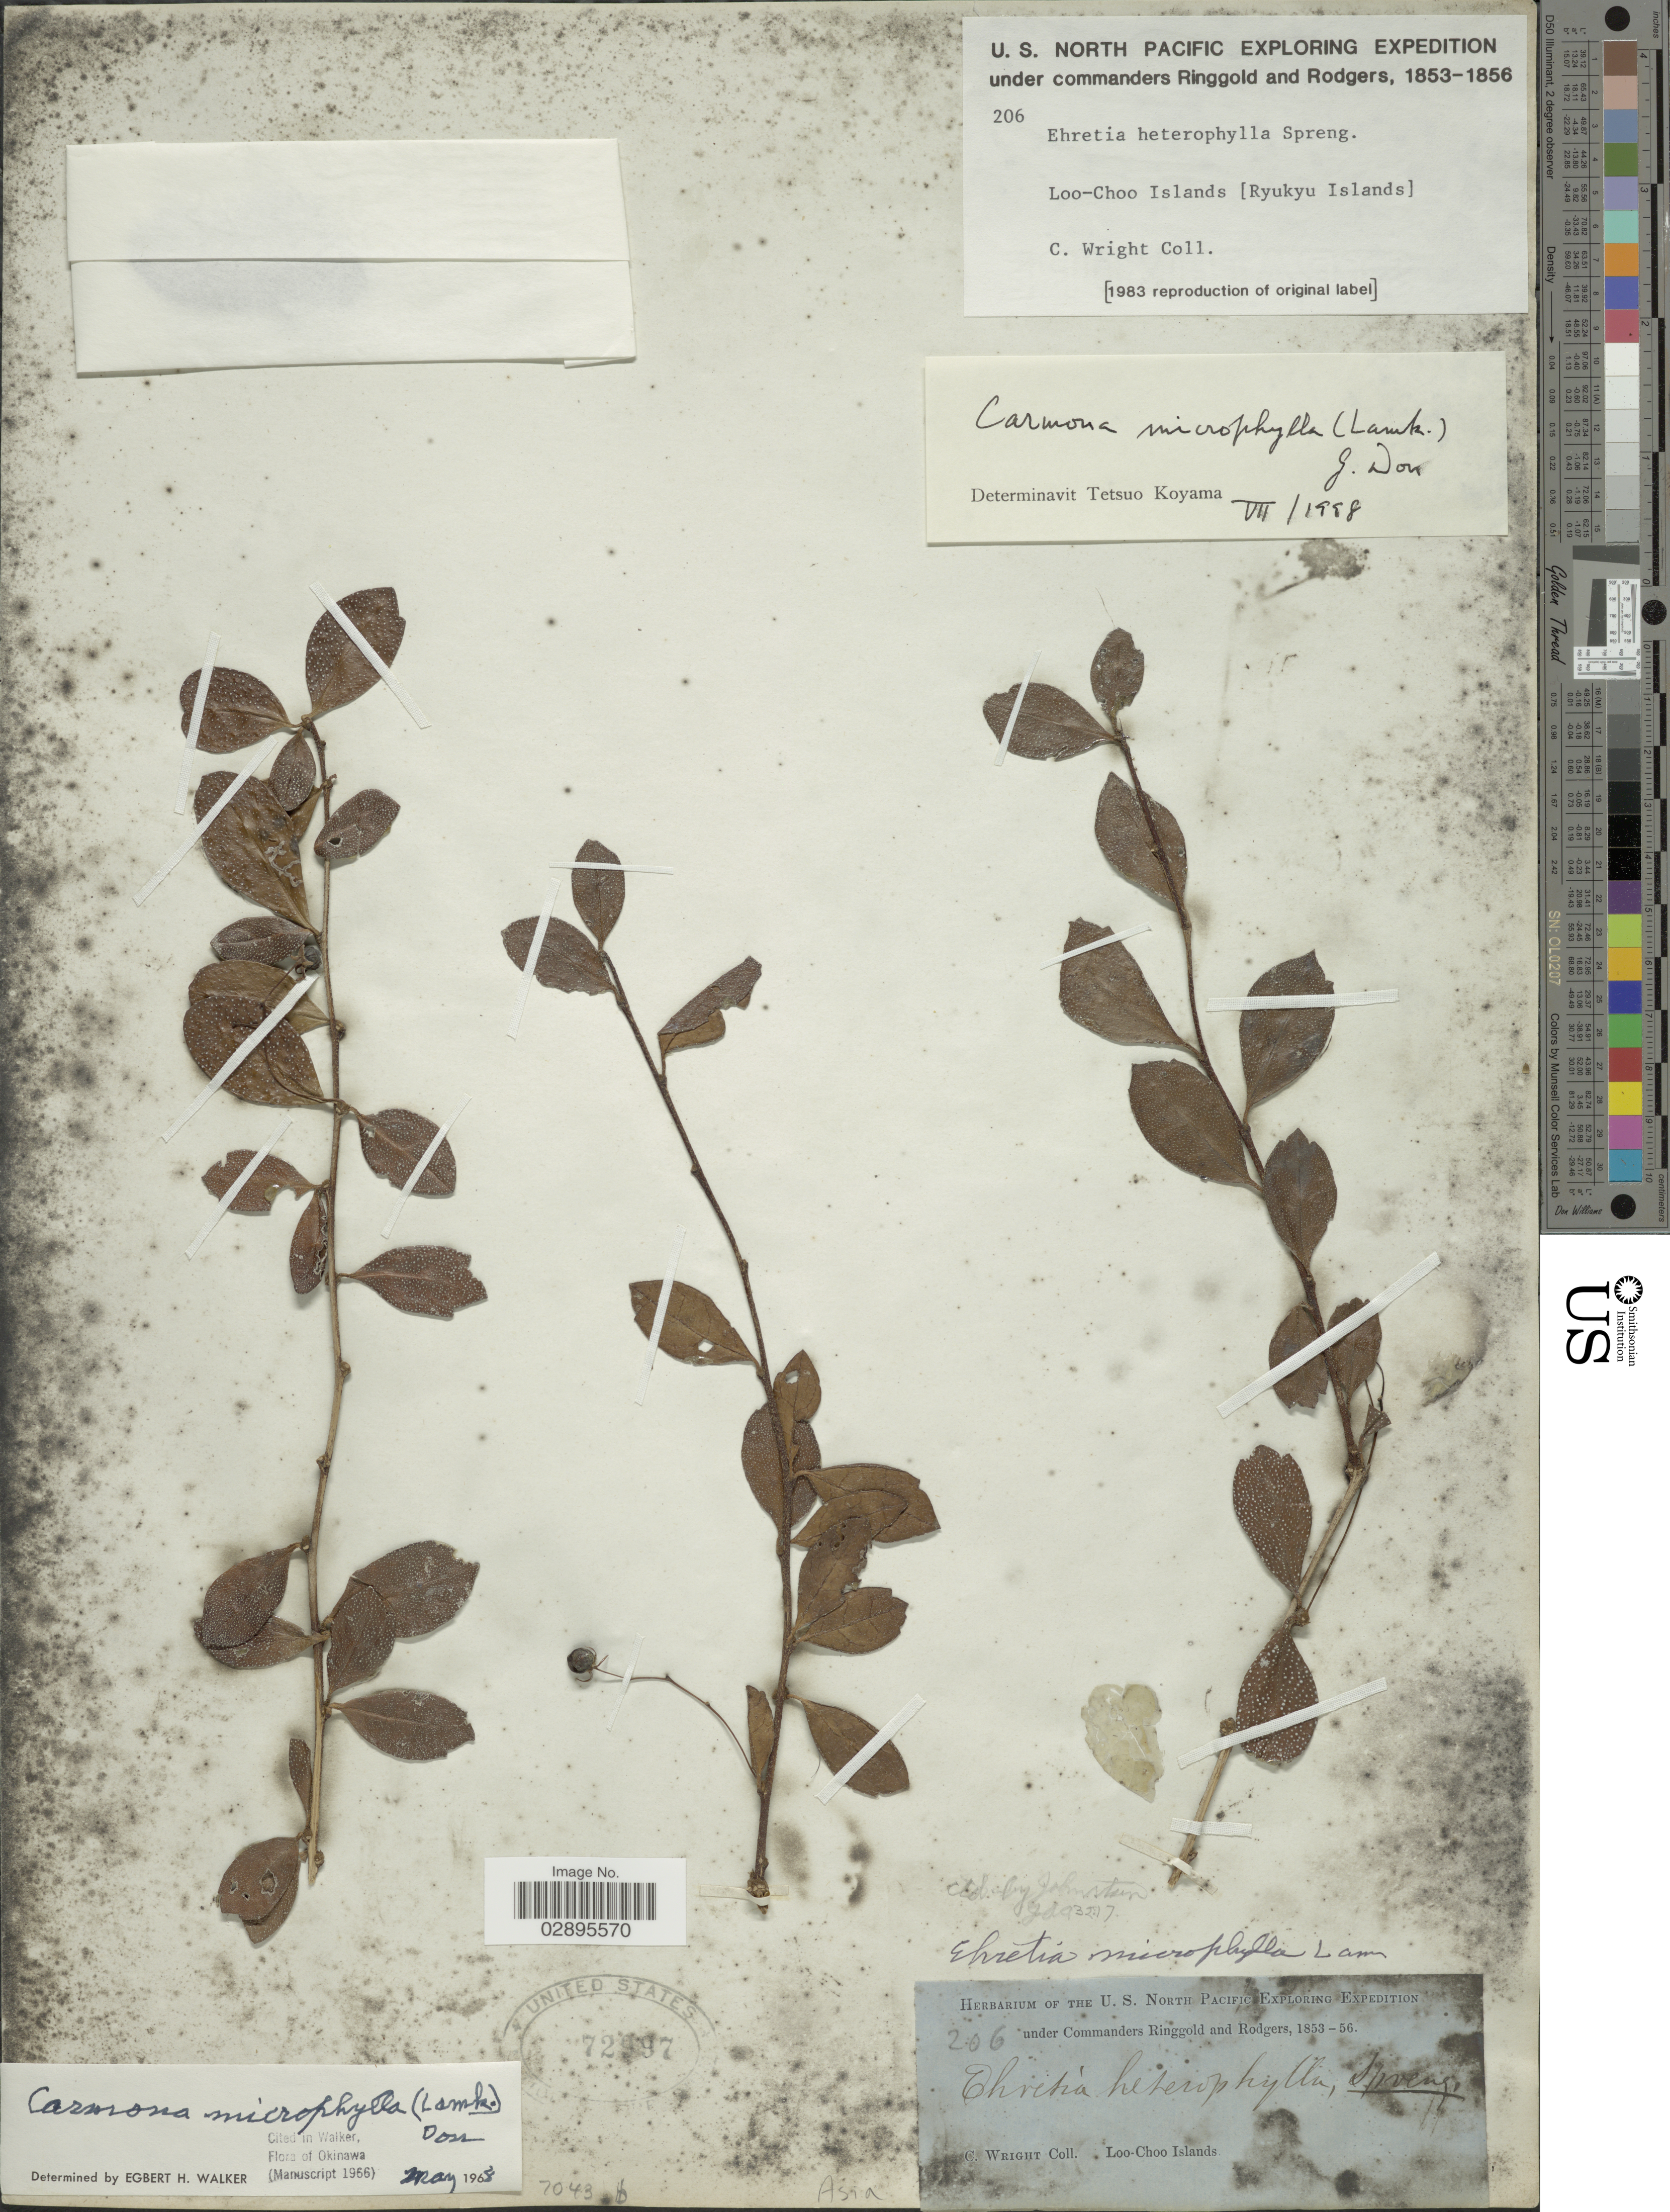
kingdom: Plantae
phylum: Tracheophyta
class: Magnoliopsida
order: Boraginales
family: Ehretiaceae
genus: Ehretia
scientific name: Ehretia microphylla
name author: Lam.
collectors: C. Wright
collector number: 206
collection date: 1853/1856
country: Japan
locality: U.S. North Pacific Exploring. Loo-Choo Islands (Ryukyu Islands).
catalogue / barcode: US 72997